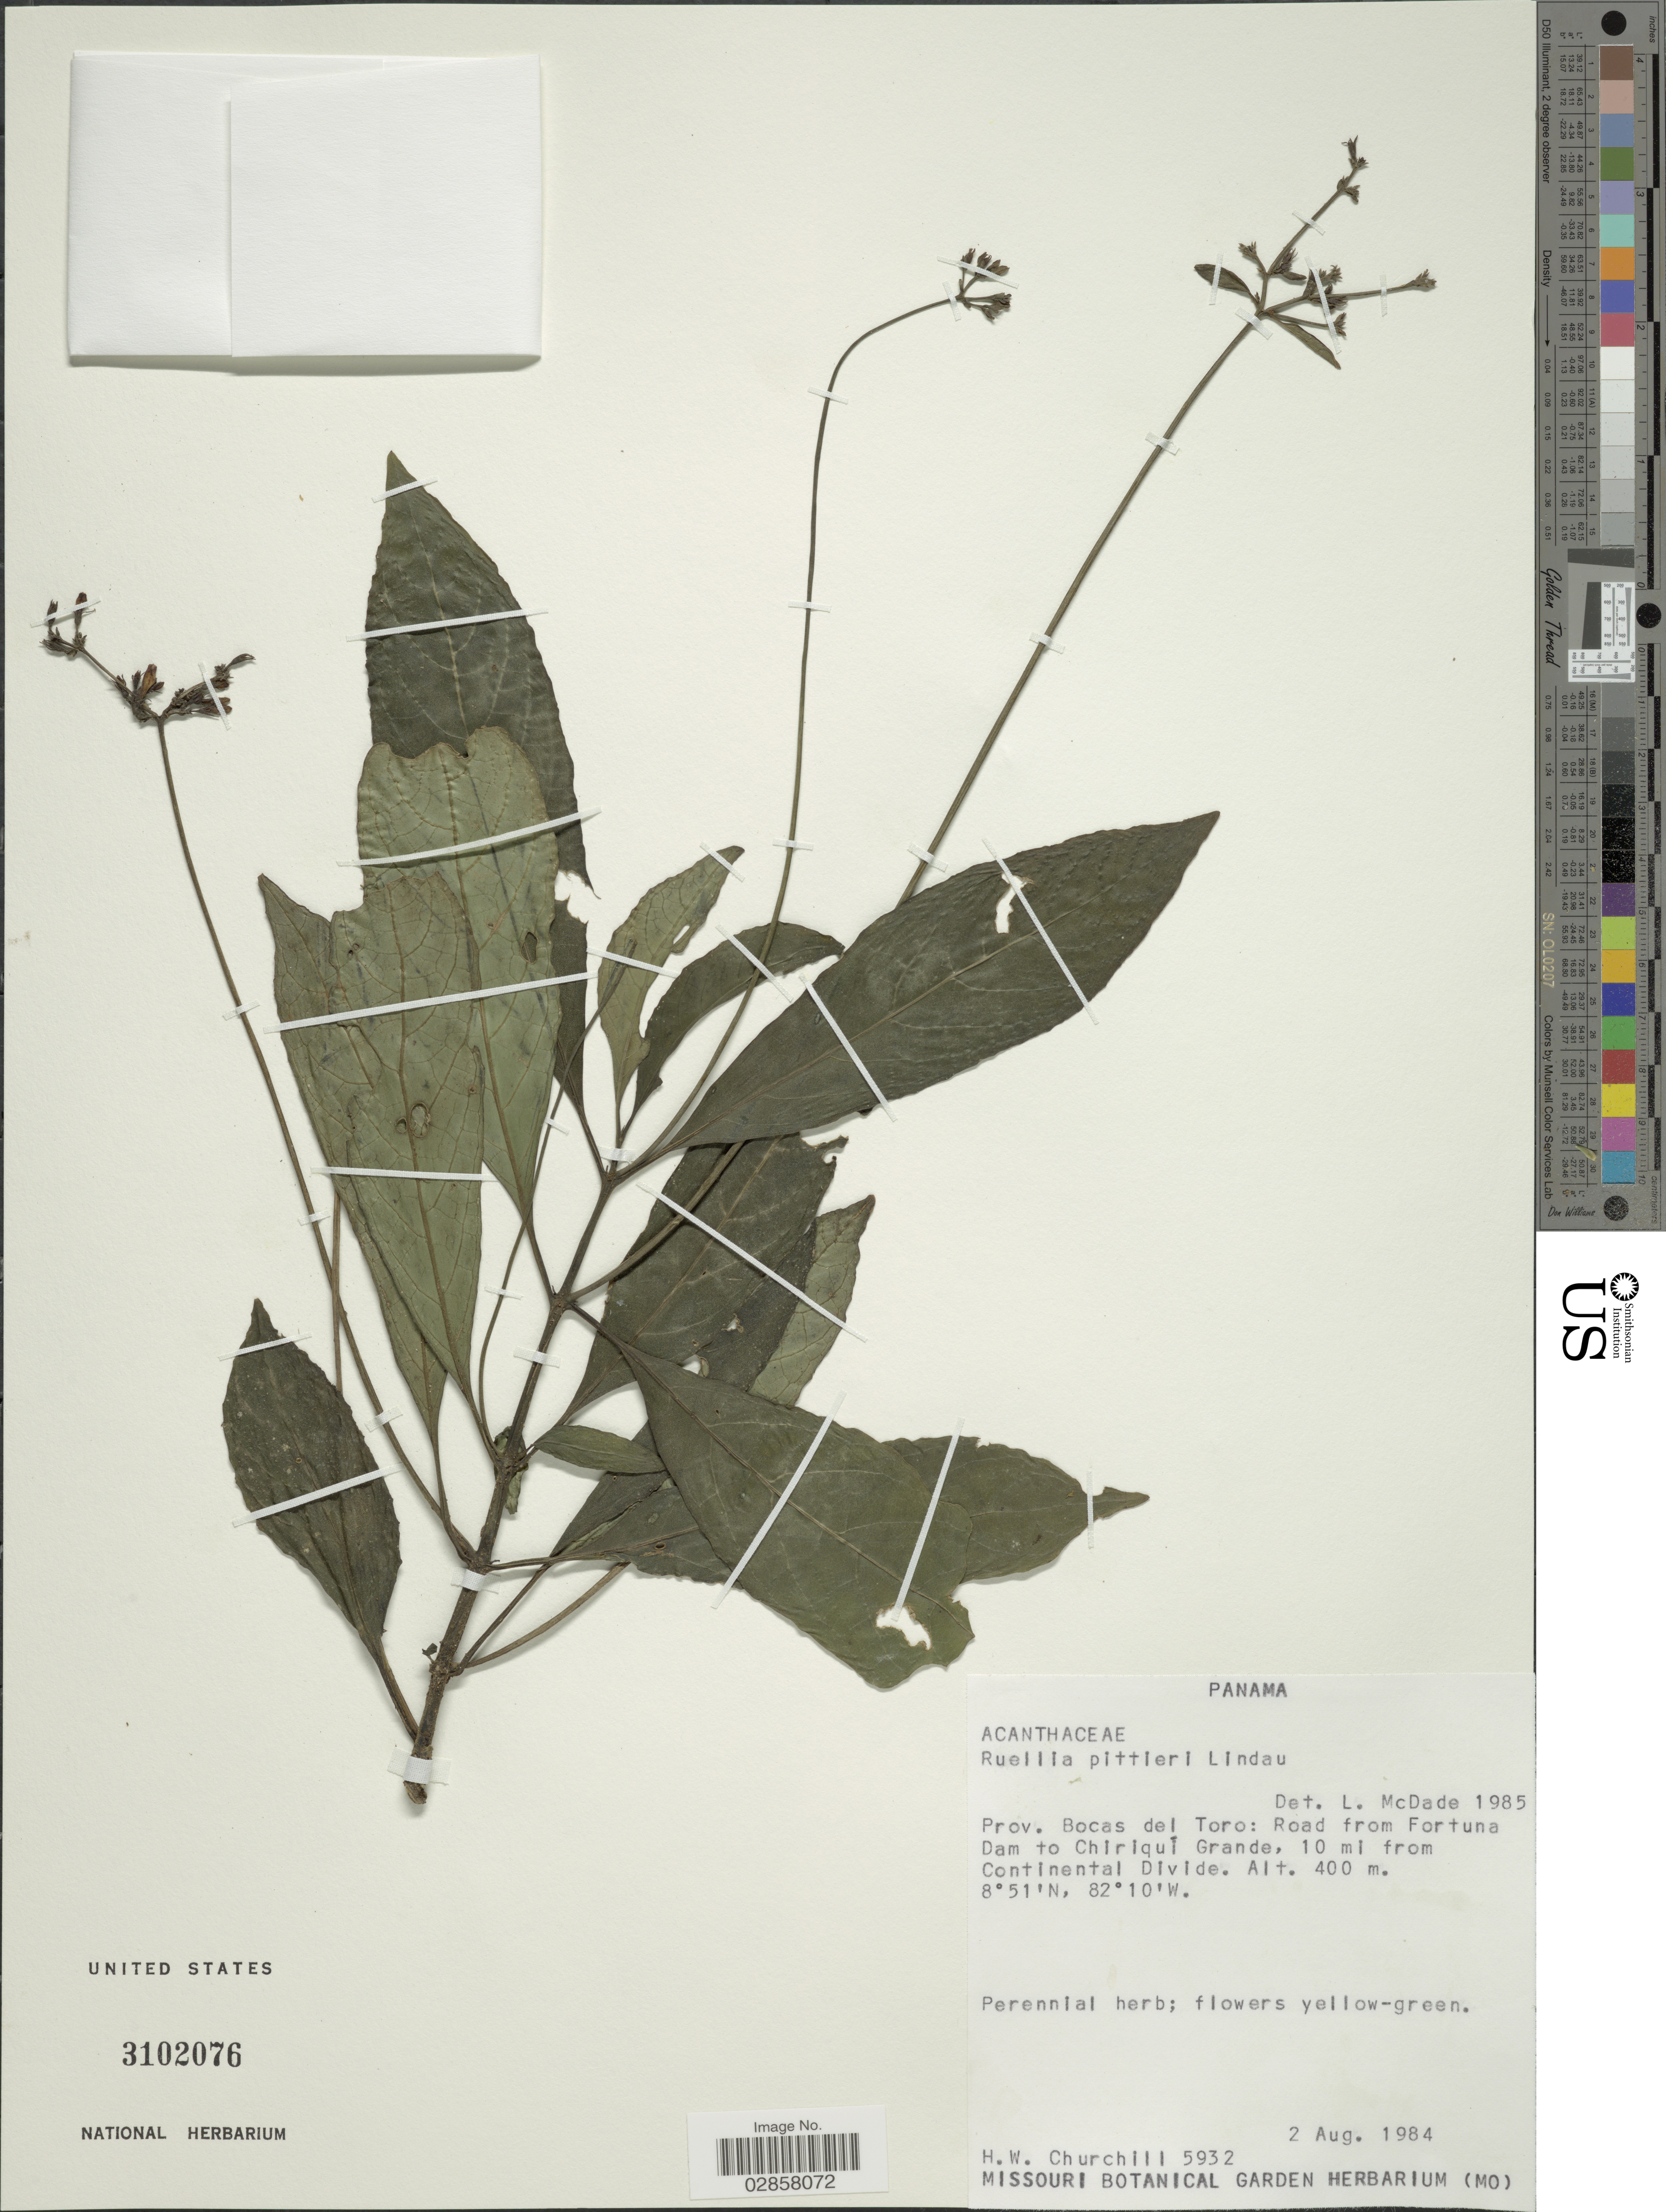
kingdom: Plantae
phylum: Tracheophyta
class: Magnoliopsida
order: Lamiales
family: Acanthaceae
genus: Ruellia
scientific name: Ruellia pittieri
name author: Lindau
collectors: H. Churchill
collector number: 5932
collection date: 1984-08-02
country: Panama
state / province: Bocas del Toro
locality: Road from Fortuna Dam to Chiriquí Grande, 10 mi from Continental Divide.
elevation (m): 400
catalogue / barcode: US 3102076